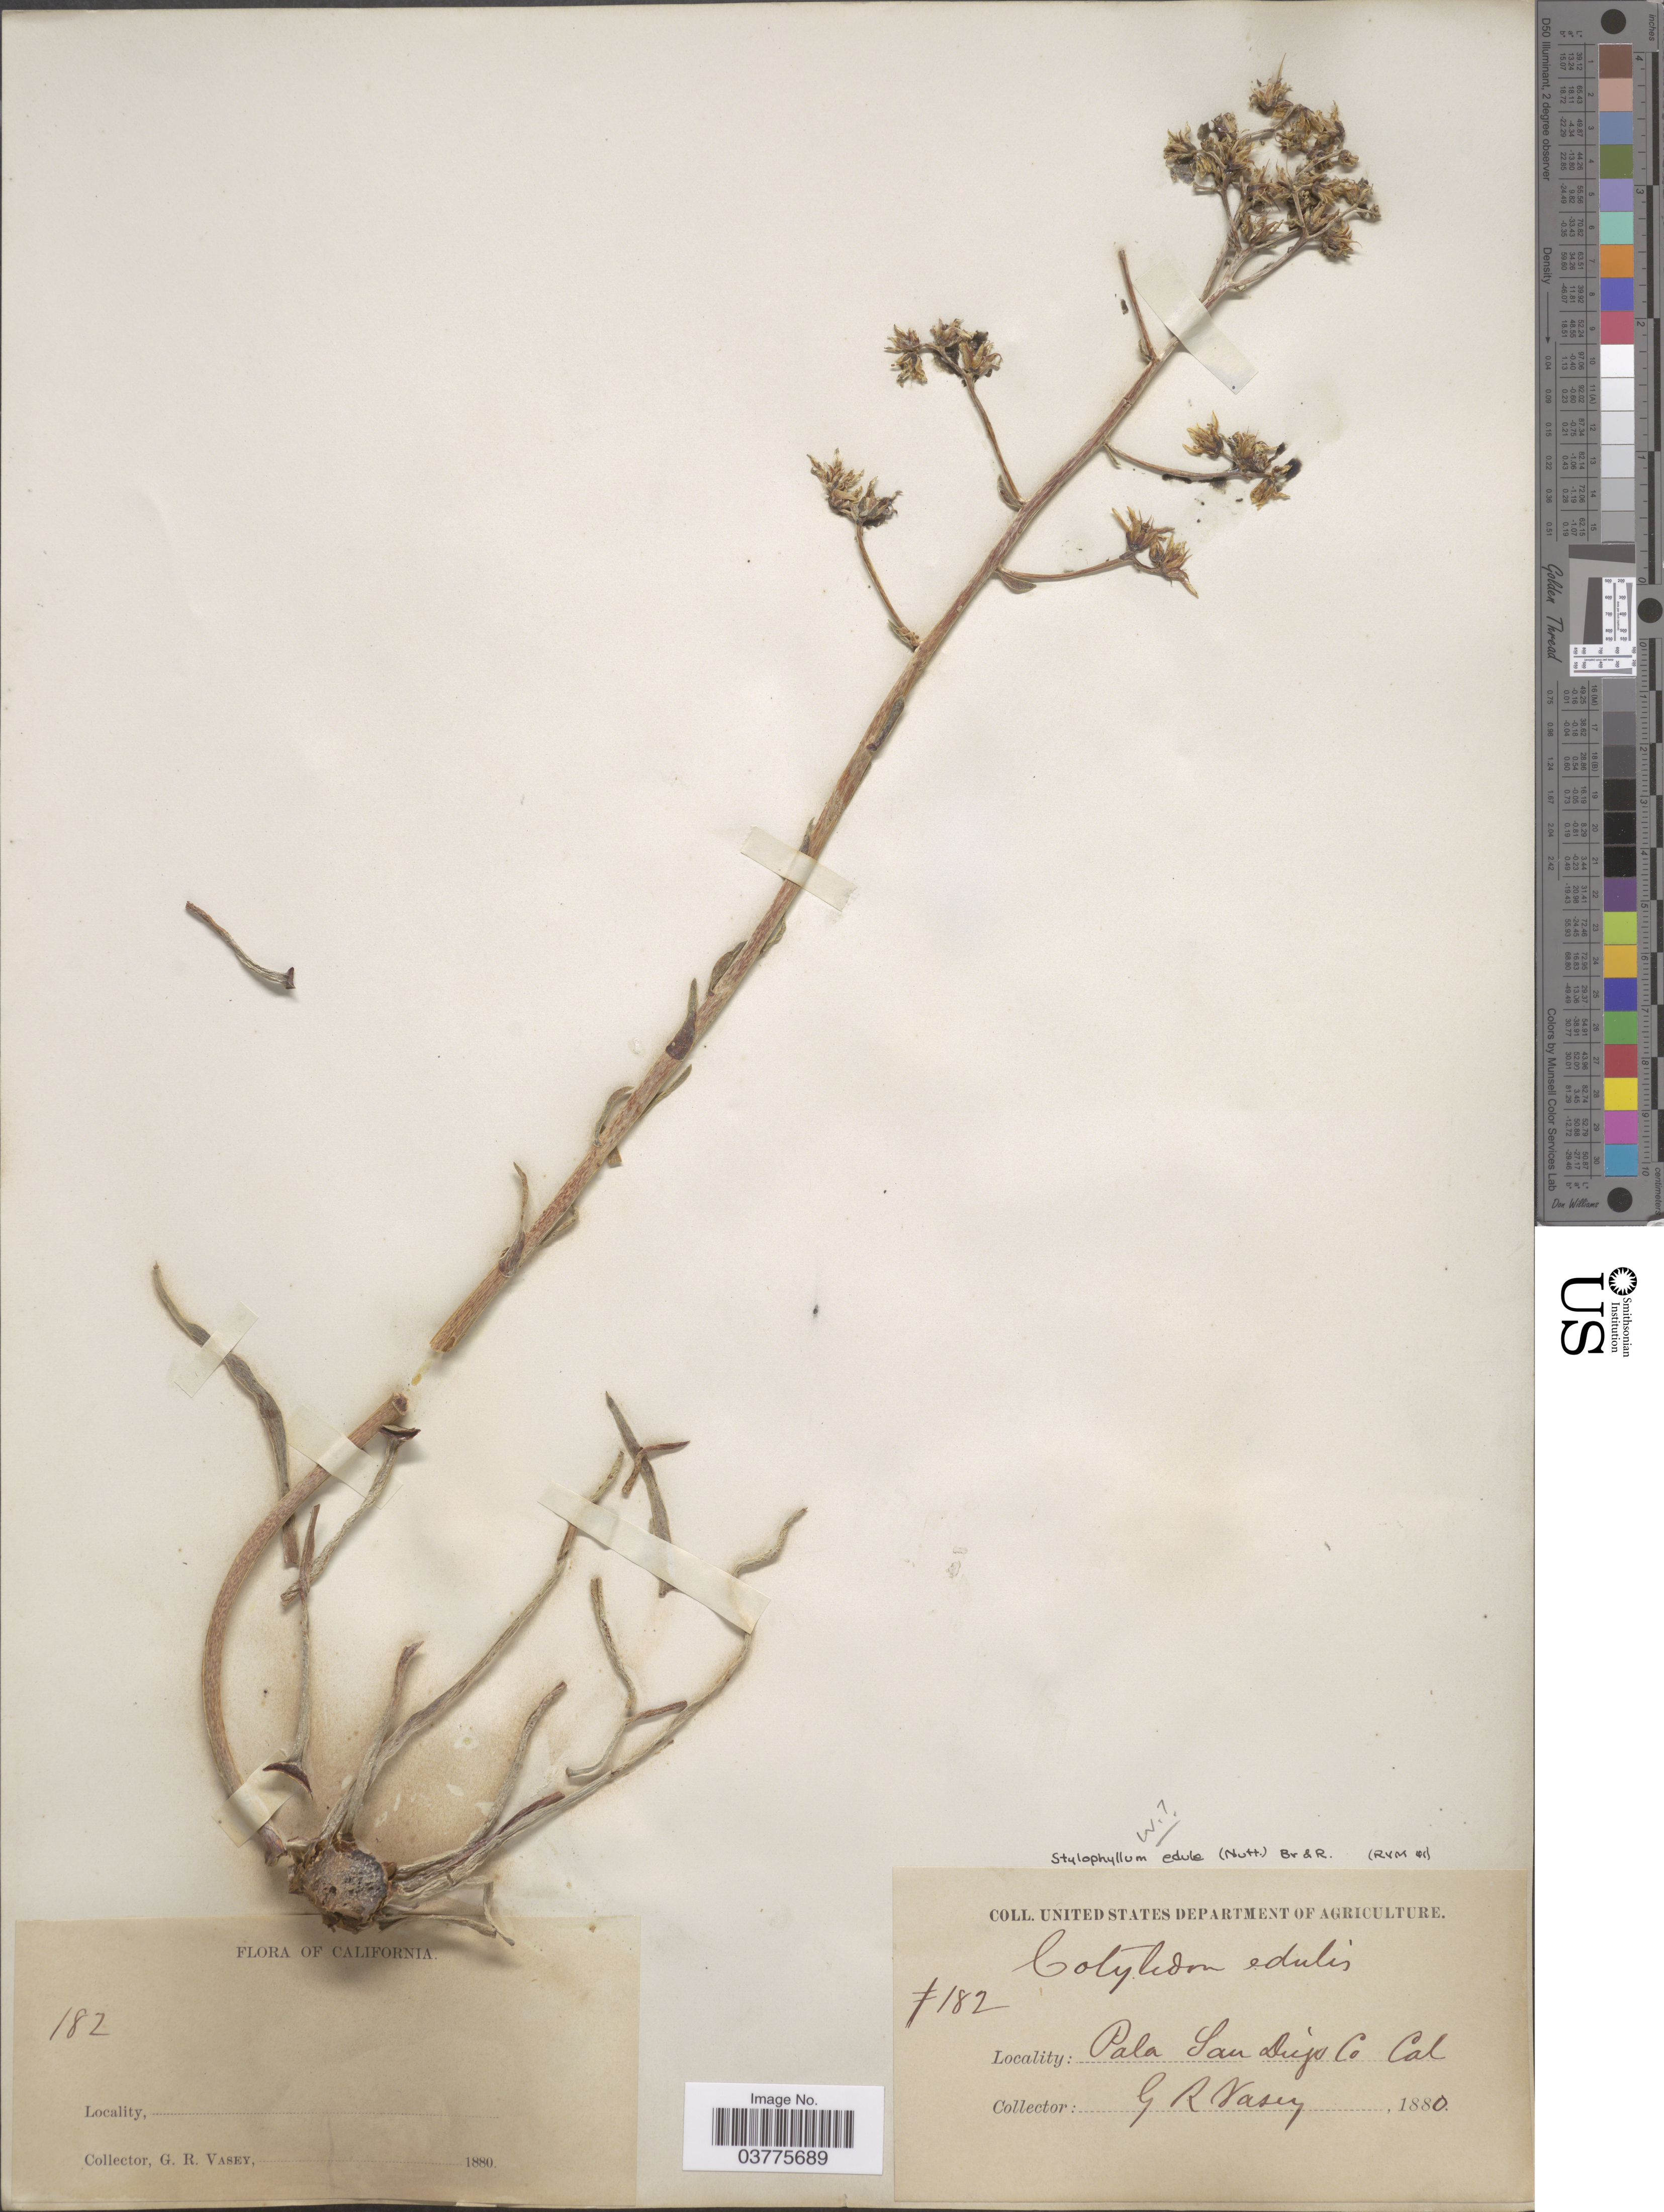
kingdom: Plantae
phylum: Tracheophyta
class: Magnoliopsida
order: Saxifragales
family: Crassulaceae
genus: Dudleya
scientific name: Dudleya edulis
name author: (Nutt.) Moran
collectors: G. R. Vasey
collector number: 182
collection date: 1880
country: United States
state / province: California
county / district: San Diego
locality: Pala San Diego Co.